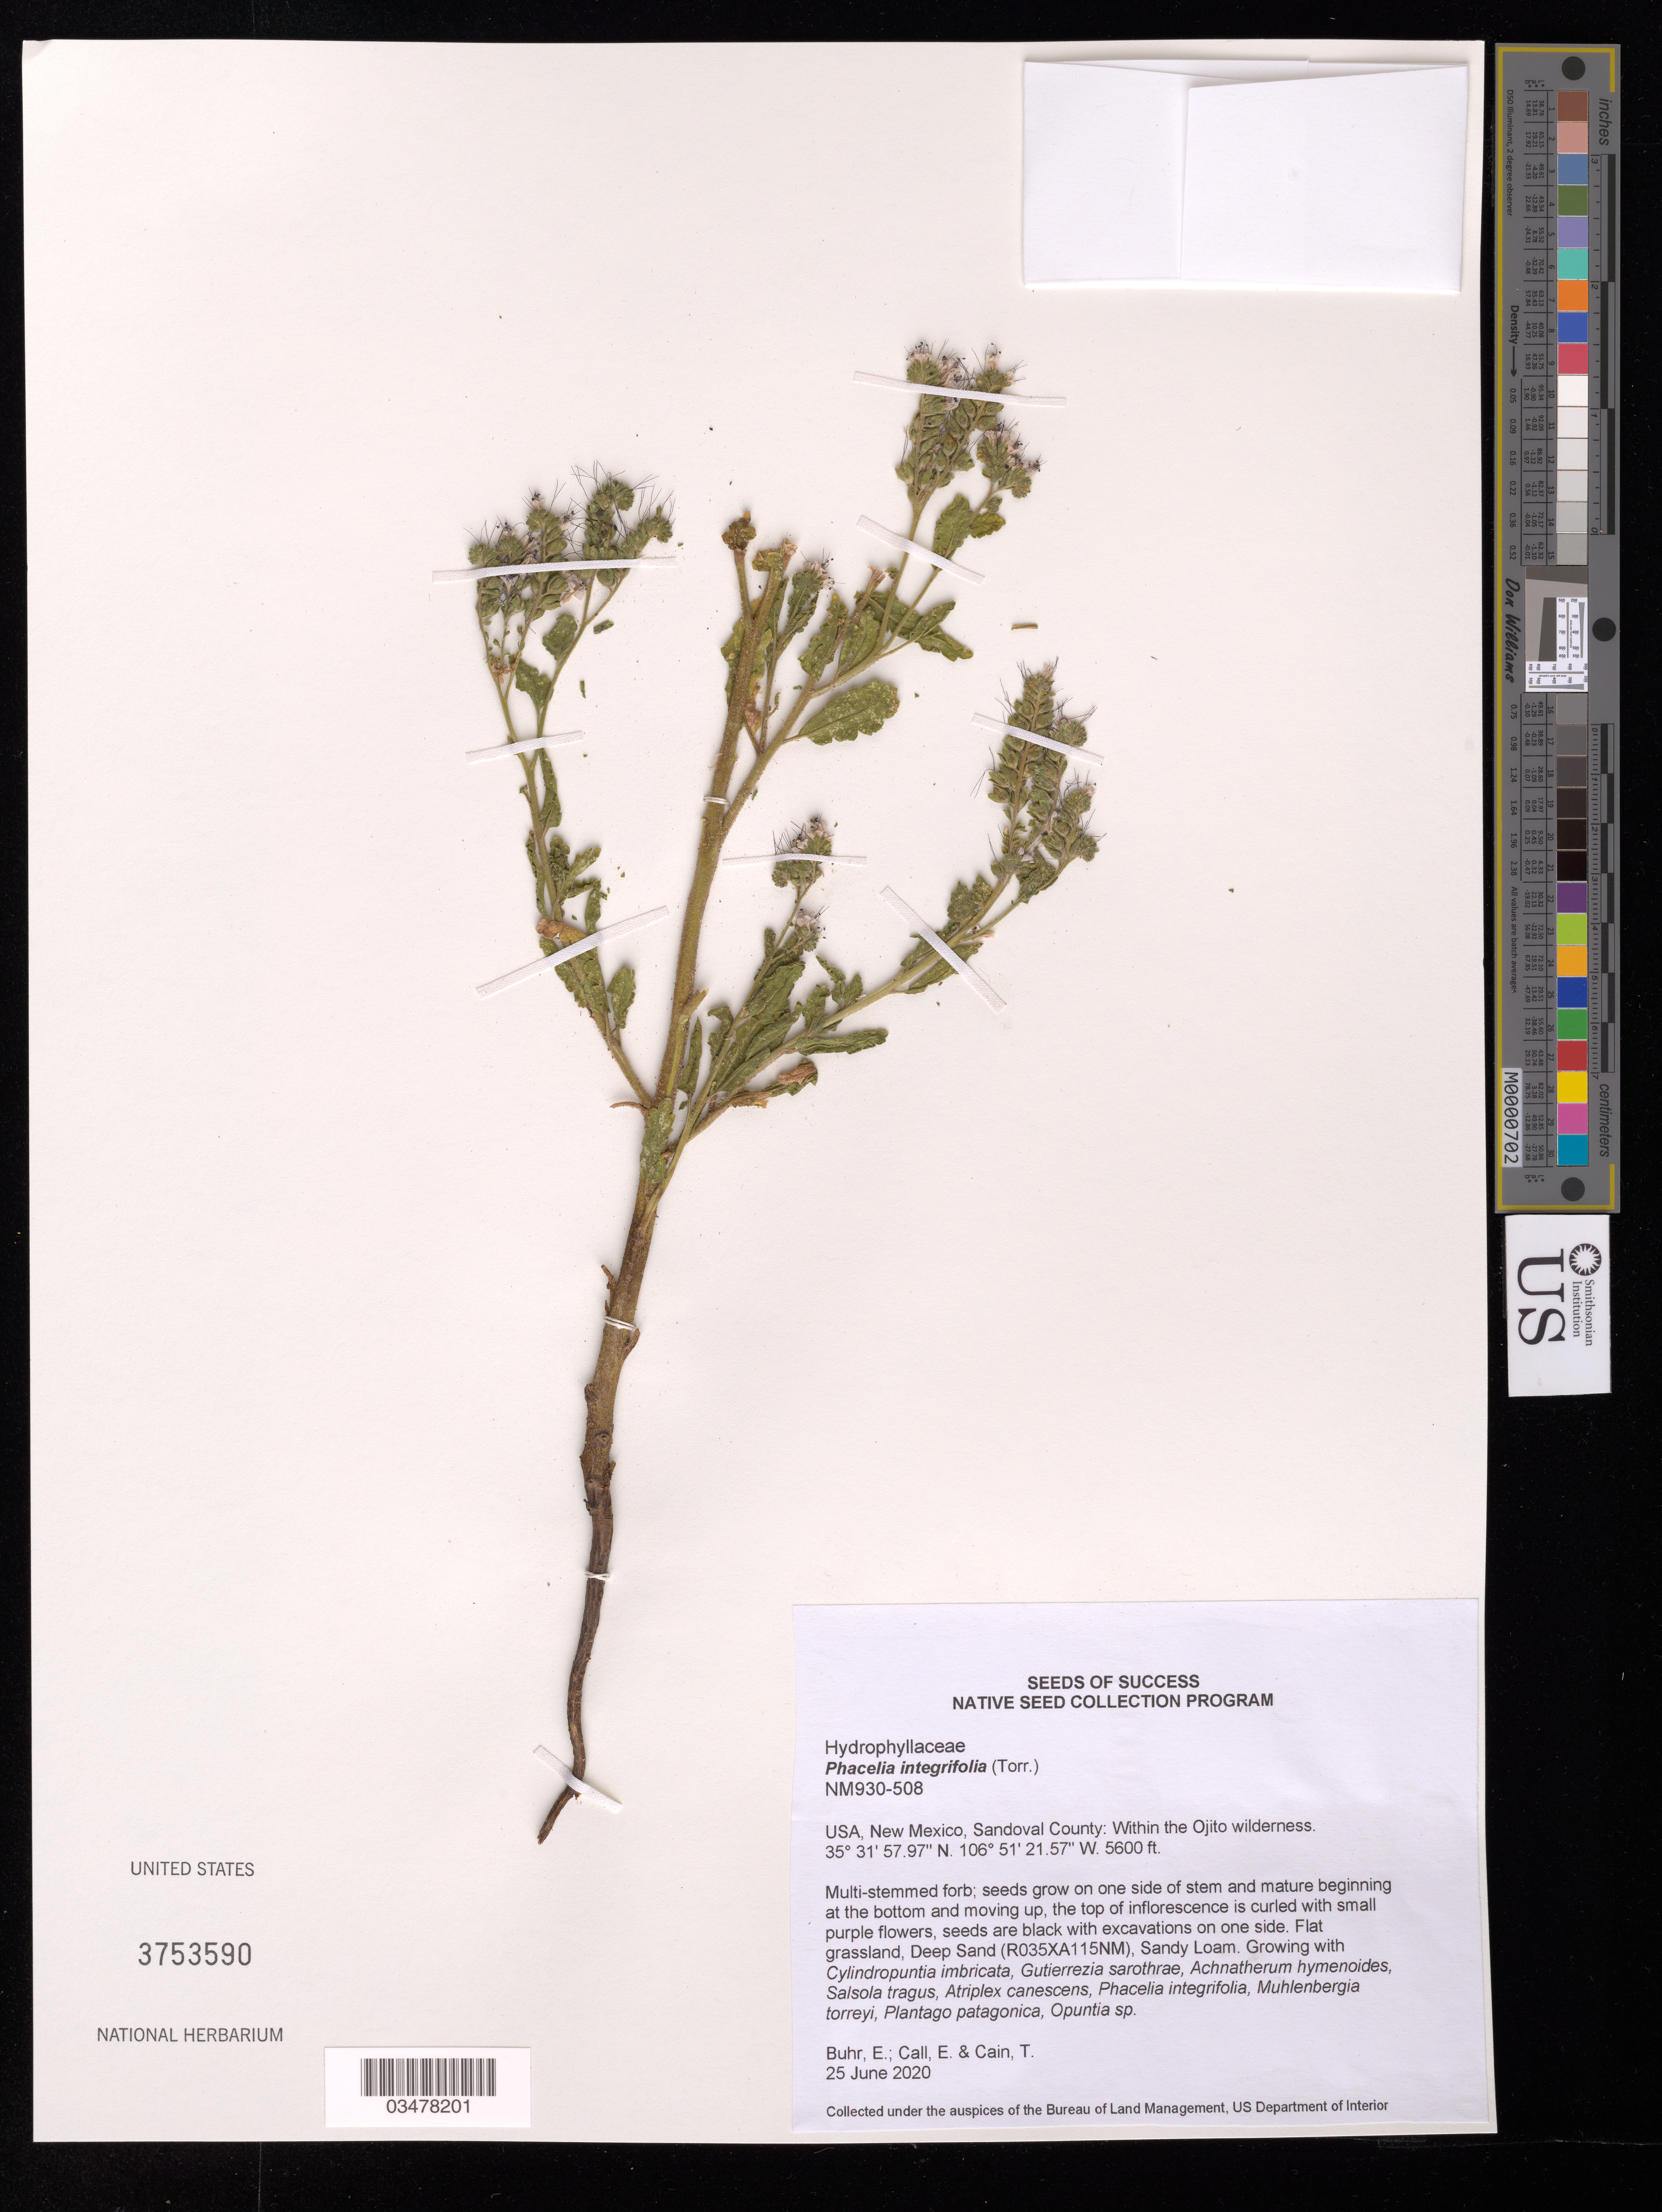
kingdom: Plantae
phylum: Tracheophyta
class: Magnoliopsida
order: Boraginales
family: Hydrophyllaceae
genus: Phacelia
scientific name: Phacelia integrifolia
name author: Torr.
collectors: E. Buhr, E. Call & T. Cain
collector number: NM930-508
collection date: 2020-06-25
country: United States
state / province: New Mexico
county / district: Sandoval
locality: Within the Ojito wilderness.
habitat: Flat grassland. Deep sand, sandy loam. With Salsola tragus, Atriplex canescens, Plantago patagonica, Opuntia sp., etc.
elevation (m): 1707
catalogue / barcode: US 3753590